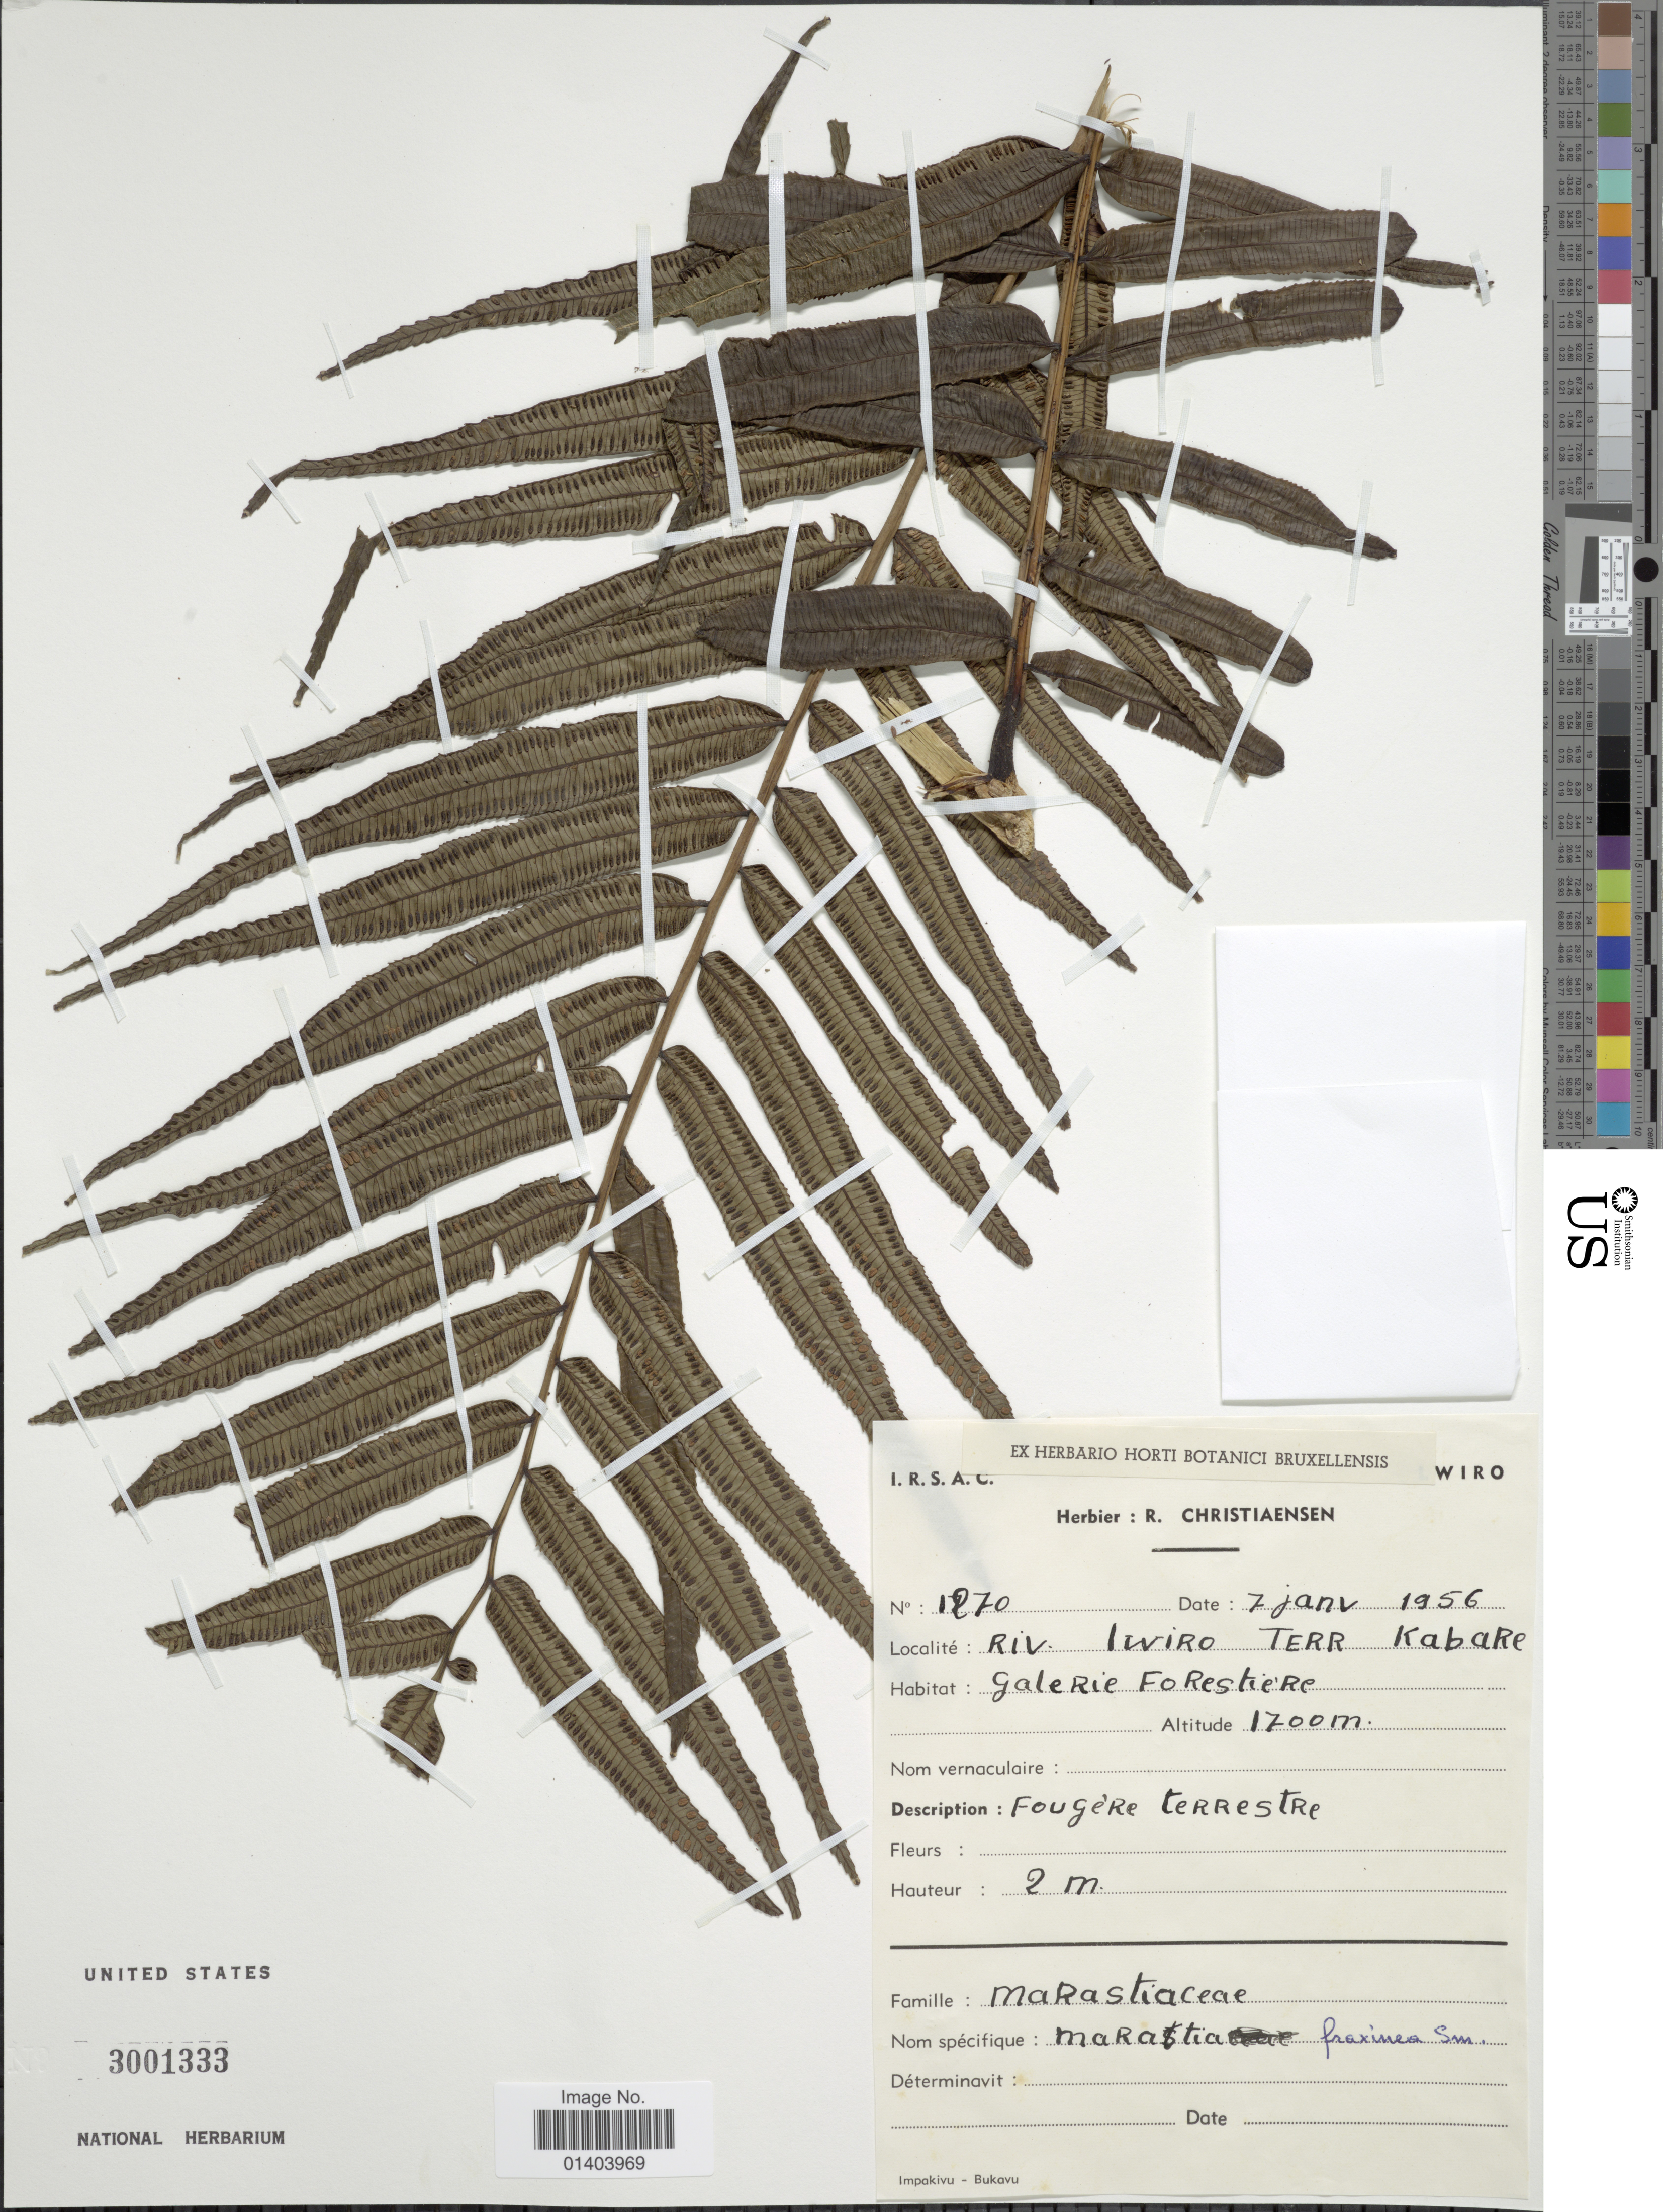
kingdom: Plantae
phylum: Tracheophyta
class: Polypodiopsida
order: Marattiales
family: Marattiaceae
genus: Ptisana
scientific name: Ptisana fraxinea var. fraxinea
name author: (Sm.) Murdock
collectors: A. Christiaensen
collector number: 1270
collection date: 1956-01-07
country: Congo, Democratic Republic of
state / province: Sud-Kivu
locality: Riv. Iwiro Terr Kabare.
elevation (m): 1700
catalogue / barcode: US 3001333